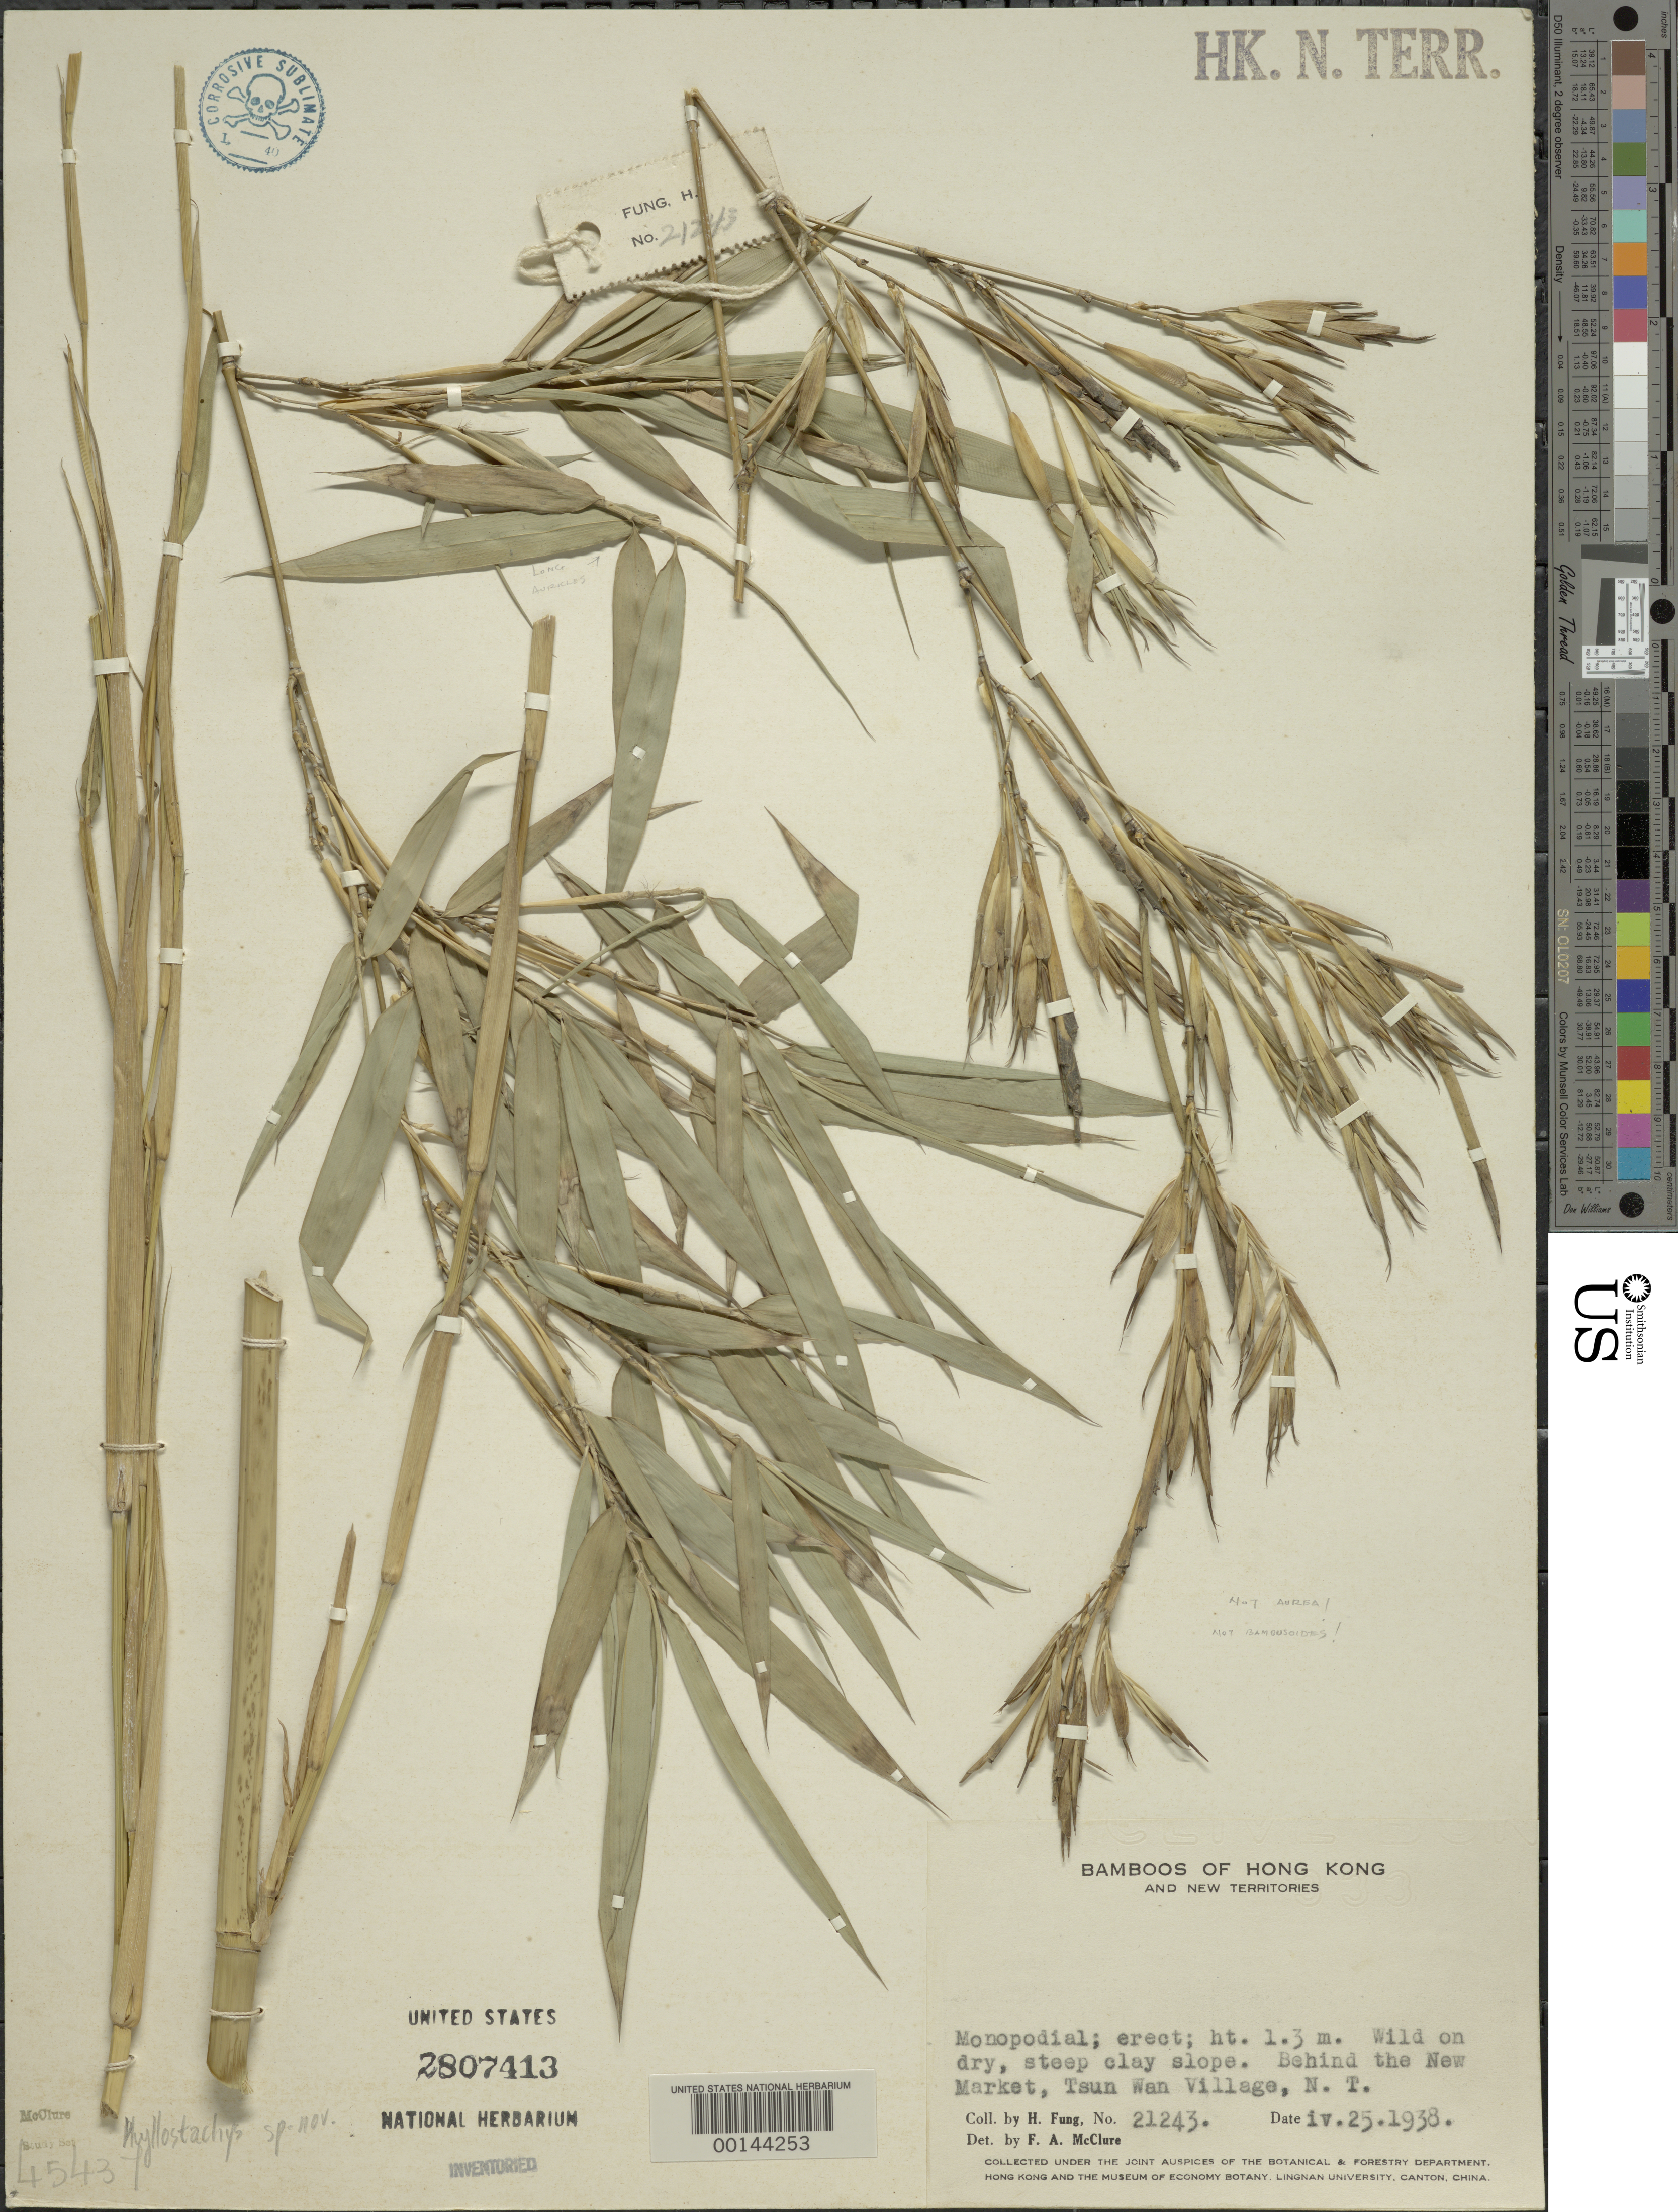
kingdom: Plantae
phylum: Tracheophyta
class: Liliopsida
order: Poales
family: Poaceae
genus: Phyllostachys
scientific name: Phyllostachys sp.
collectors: H. L. Fung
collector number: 21243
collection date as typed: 25 Apr 1938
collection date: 1938-04-25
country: China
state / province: Hong Kong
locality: Tsun wan village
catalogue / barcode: US 2807413